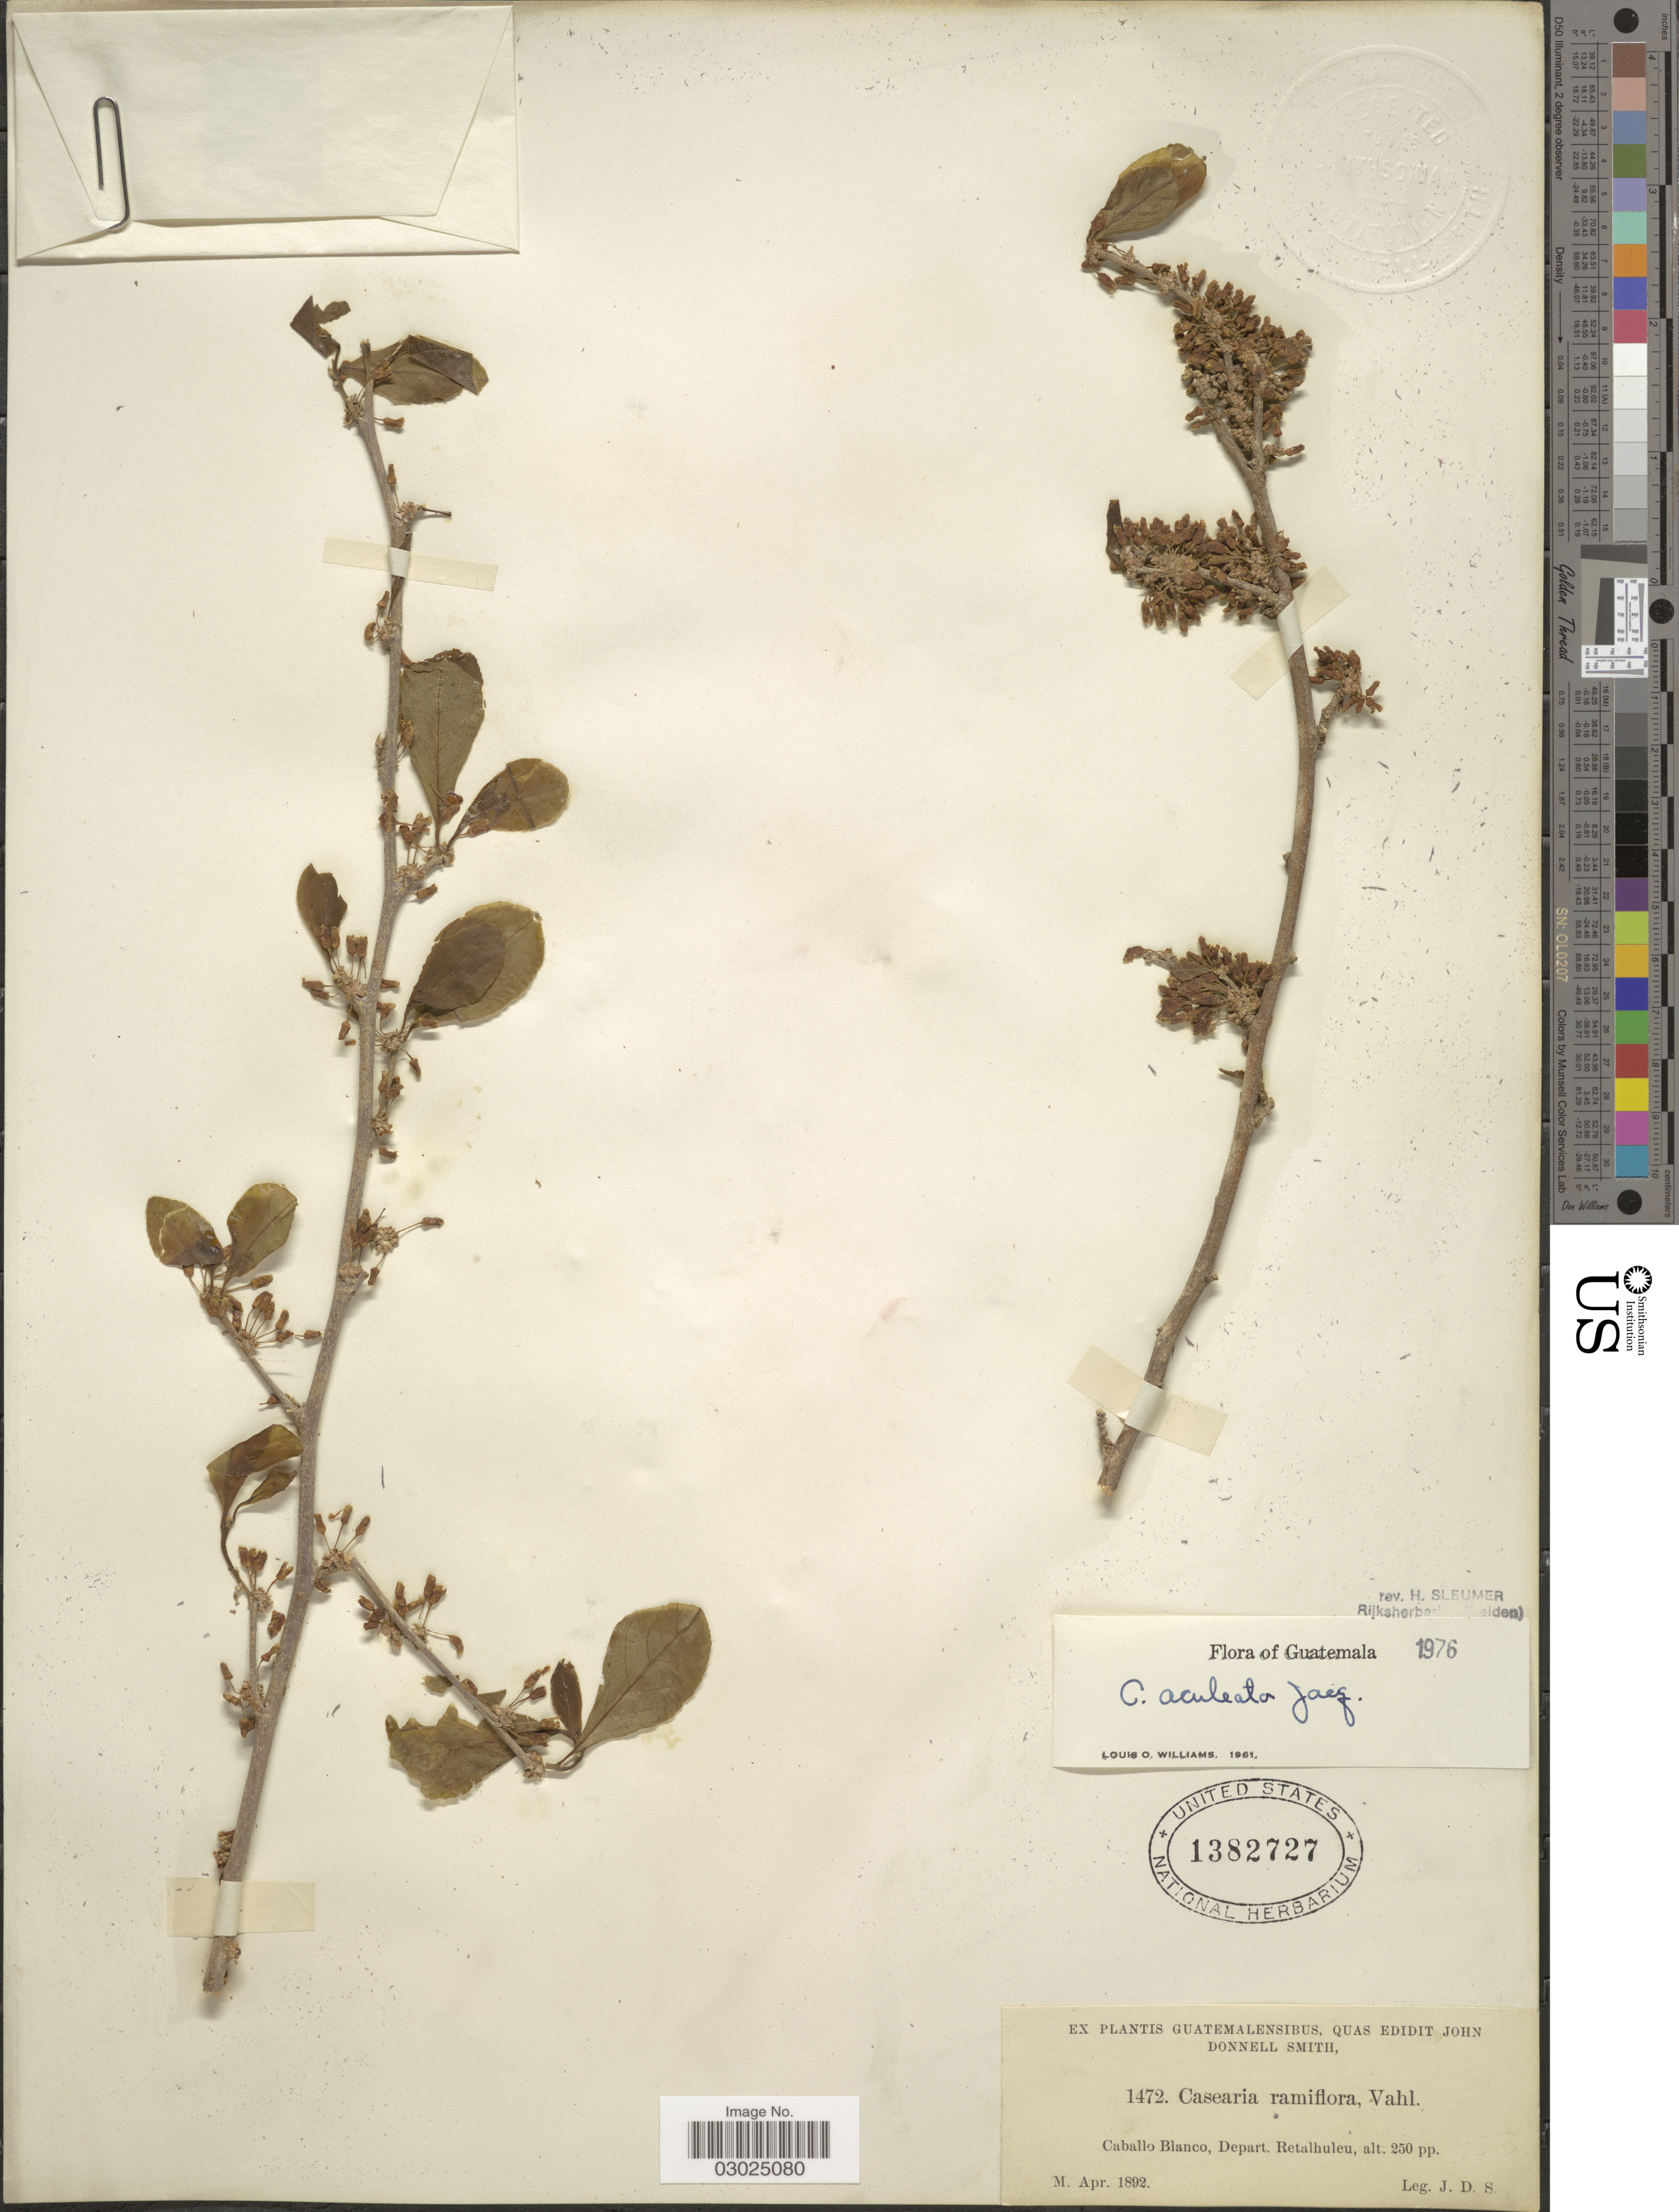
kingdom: Plantae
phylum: Tracheophyta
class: Magnoliopsida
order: Malpighiales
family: Salicaceae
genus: Casearia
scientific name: Casearia aculeata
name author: Jacq.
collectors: J. Donnell Smith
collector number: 1472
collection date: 1892-04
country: Guatemala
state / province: Retalhuleu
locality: Caballo Blanco, Depart. Retalhuleu.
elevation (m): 76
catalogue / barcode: US 1382727